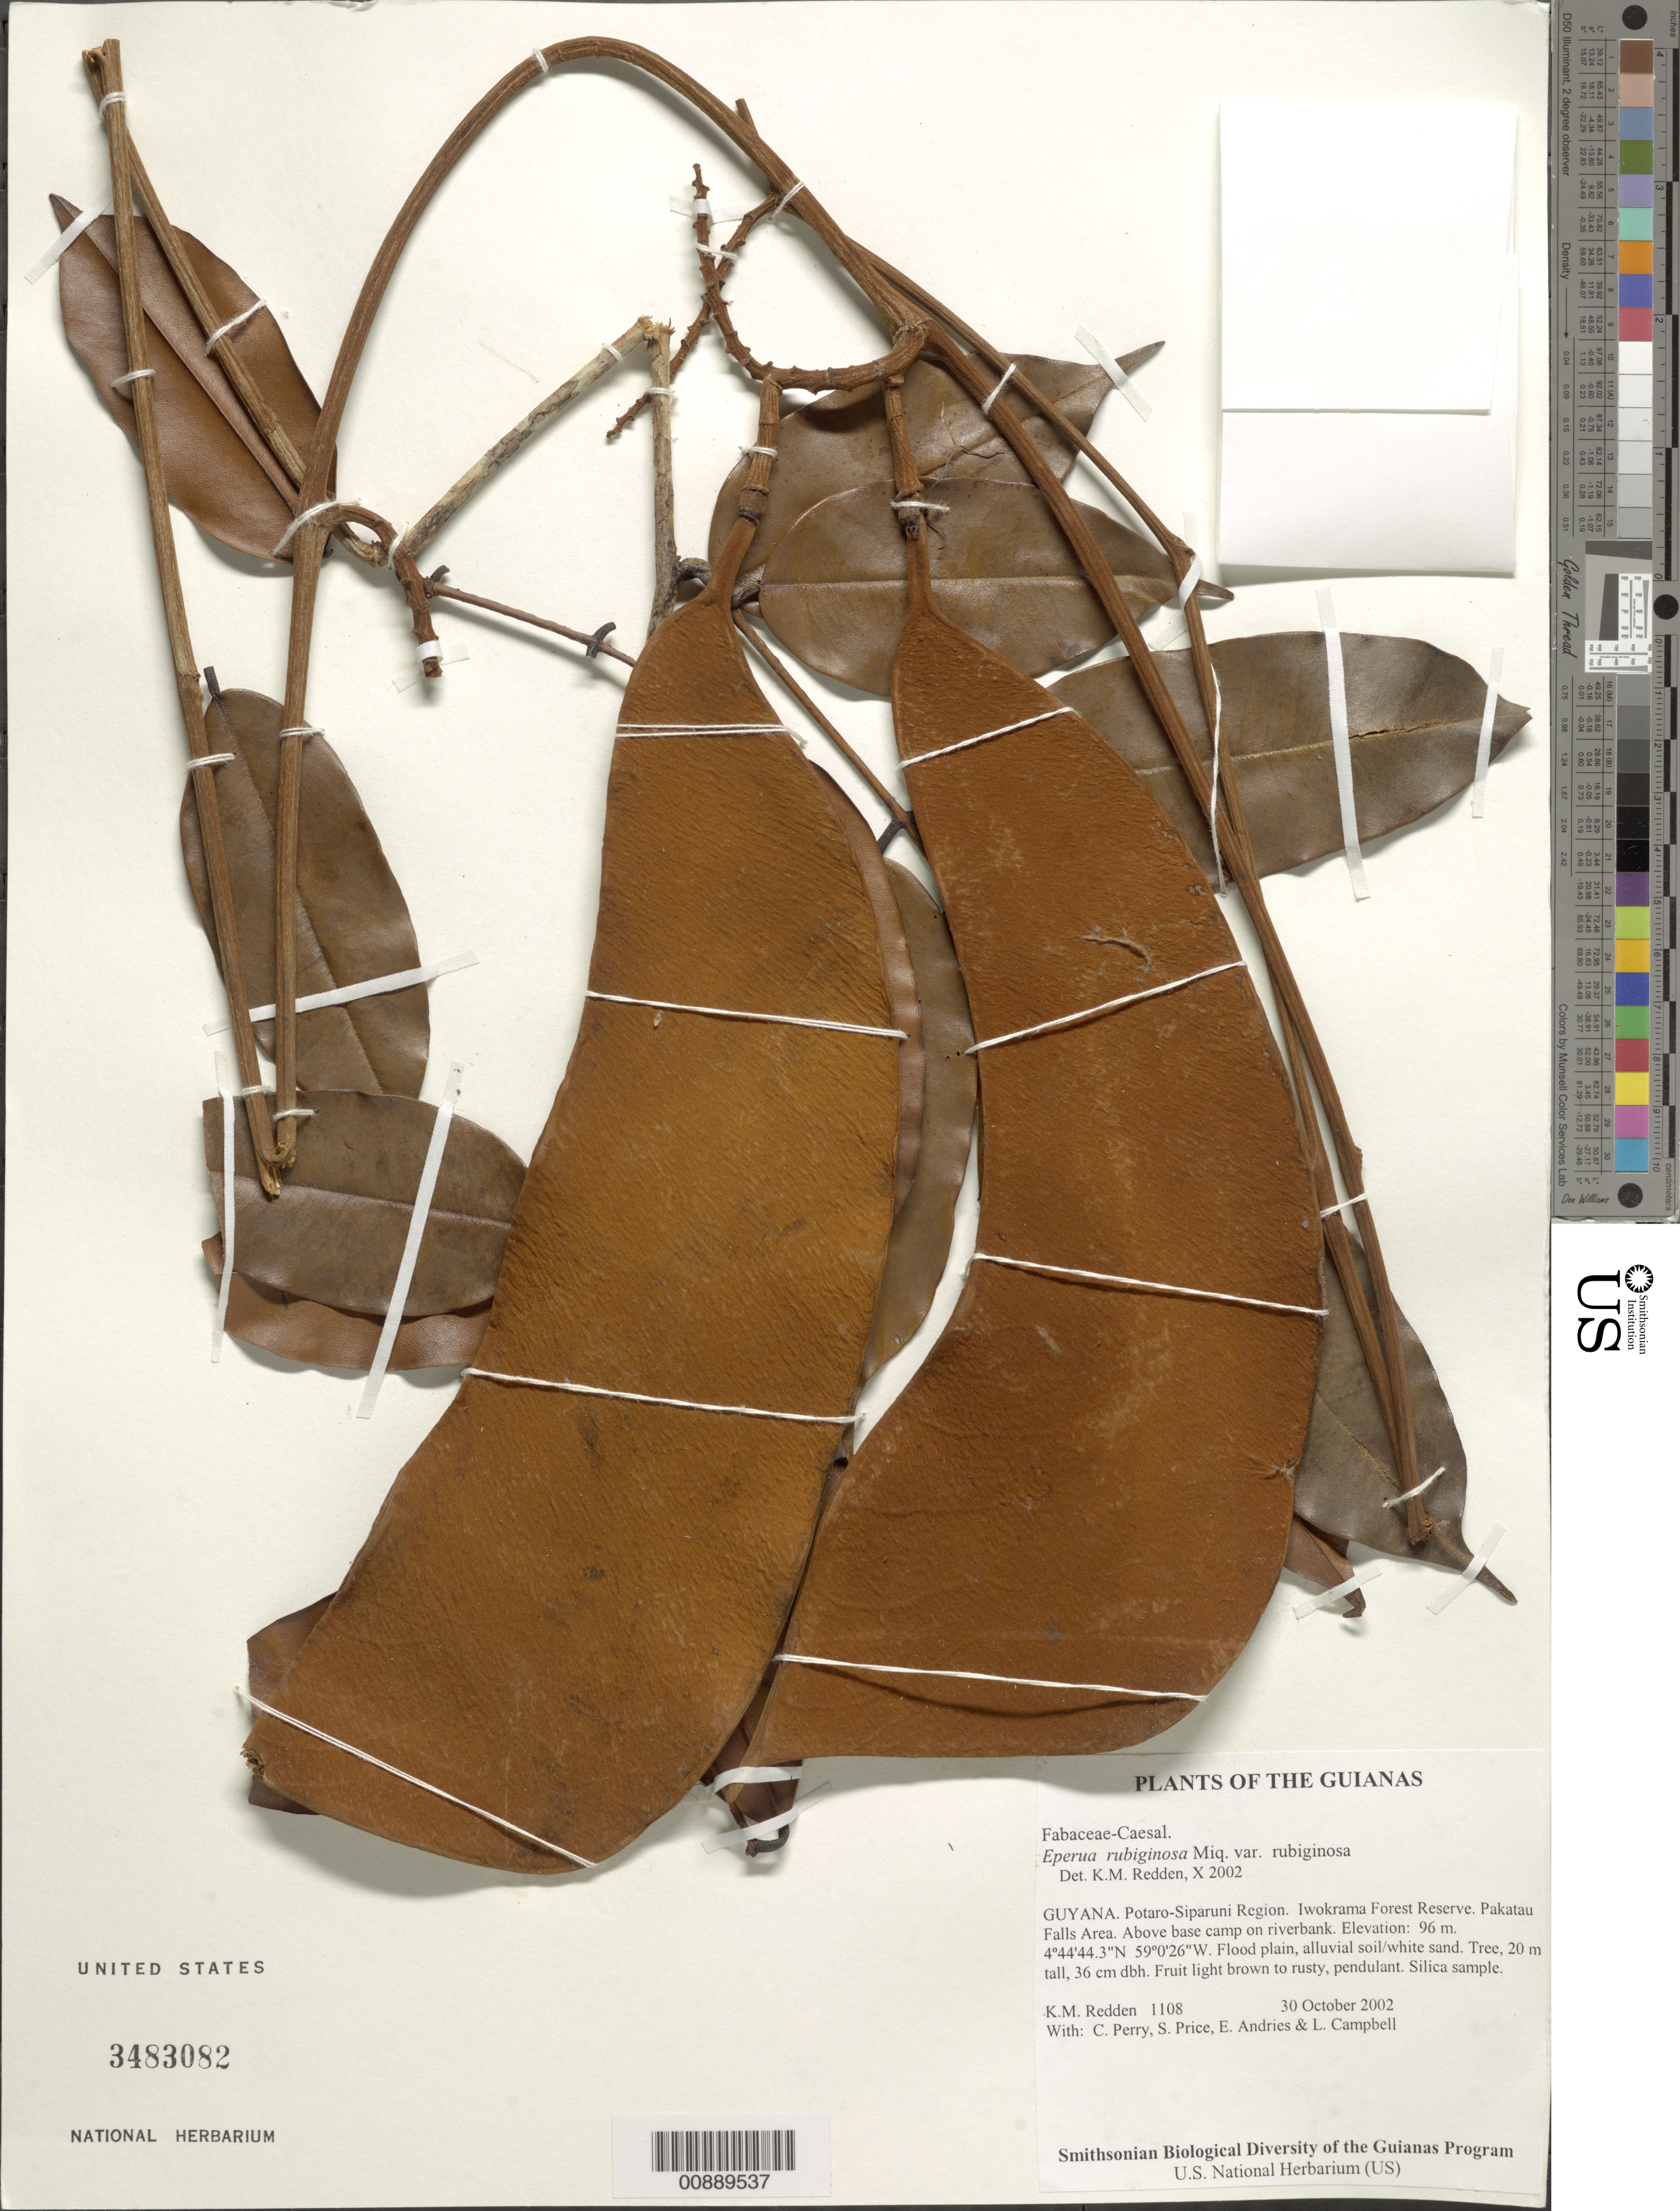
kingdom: Plantae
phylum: Tracheophyta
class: Magnoliopsida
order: Fabales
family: Fabaceae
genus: Eperua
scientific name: Eperua rubiginosa var. rubiginosa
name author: Miq.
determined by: Redden, K. M.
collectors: K. M. Redden, C. Perry, S. Price, E. Andries & L. Campbell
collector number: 1108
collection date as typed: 30 October 2002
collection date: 2002-10-30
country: Guyana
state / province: Potaro-Siparuni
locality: Iwokrama Forest Reserve. Pakatau Falls Area. Above base camp on riverbank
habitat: Flood plain, alluvial soil/white sand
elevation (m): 96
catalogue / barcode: US 3483082